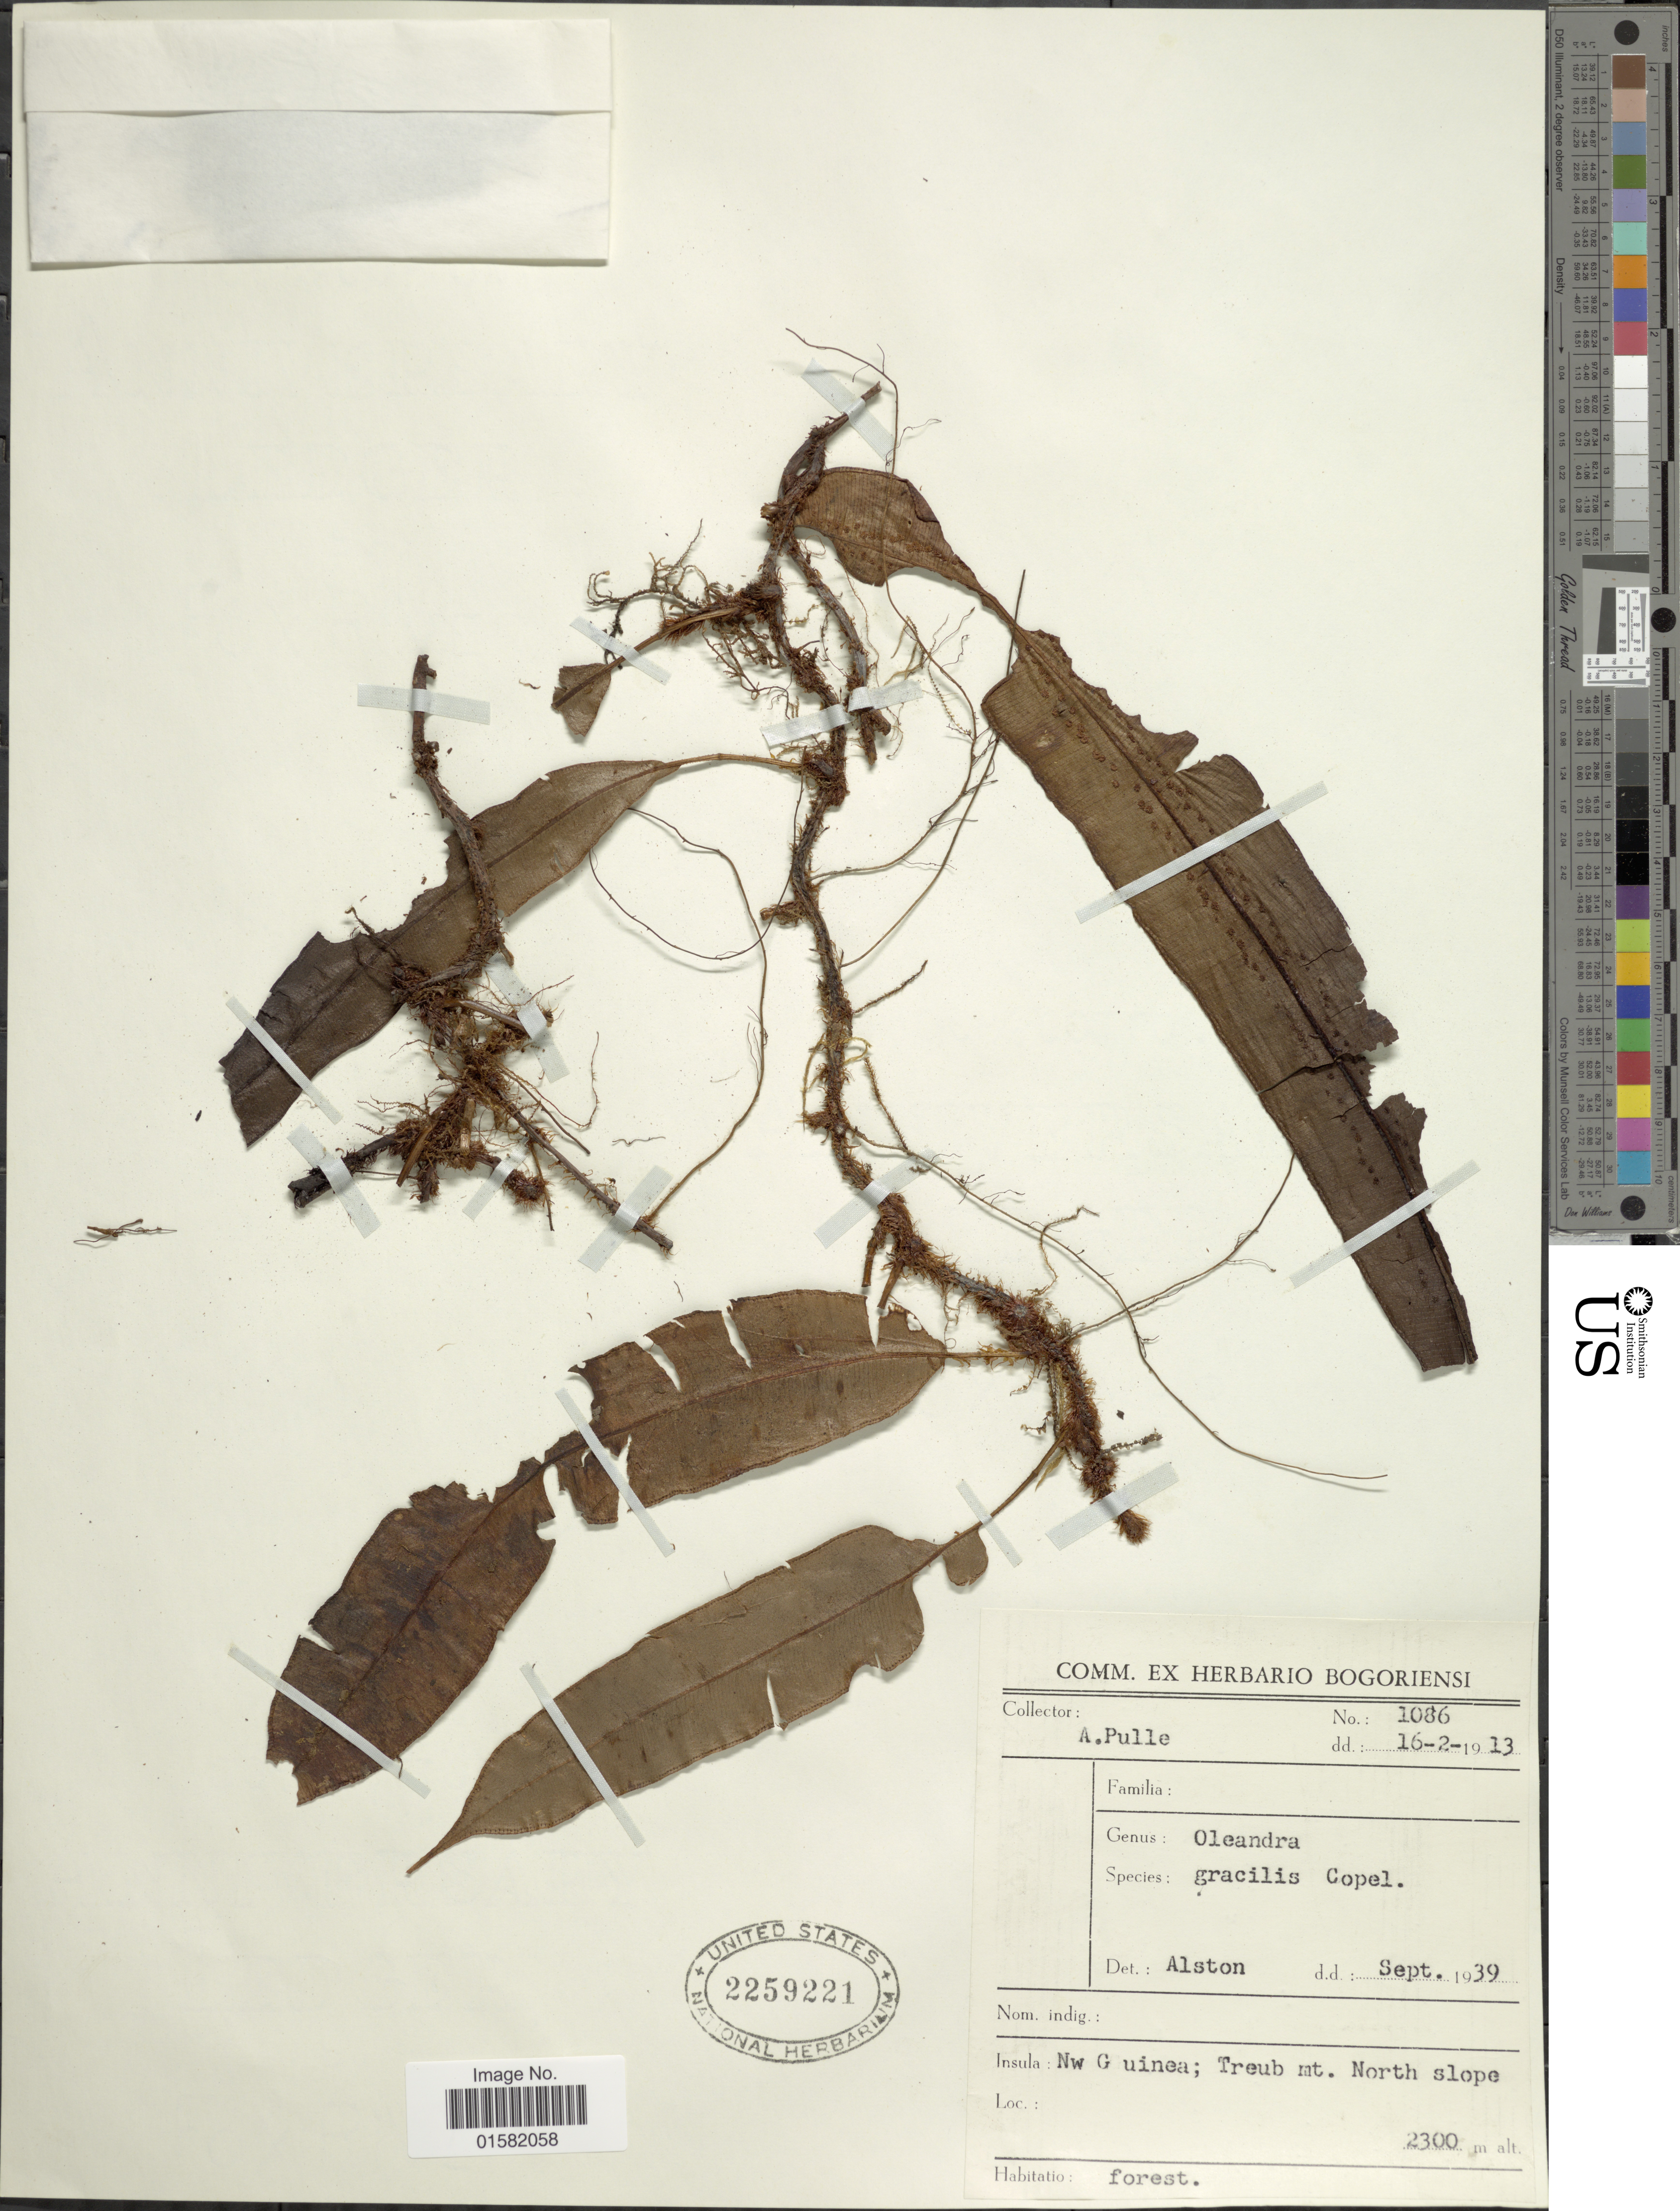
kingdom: Plantae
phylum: Tracheophyta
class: Polypodiopsida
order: Polypodiales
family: Oleandraceae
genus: Oleandra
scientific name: Oleandra gracilis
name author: Copel.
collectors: A. A. Pulle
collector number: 1086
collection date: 1913-02-16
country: Papua New Guinea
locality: Nw. Guinea; Treub mt. North slope.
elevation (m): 2300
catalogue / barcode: US 2259221